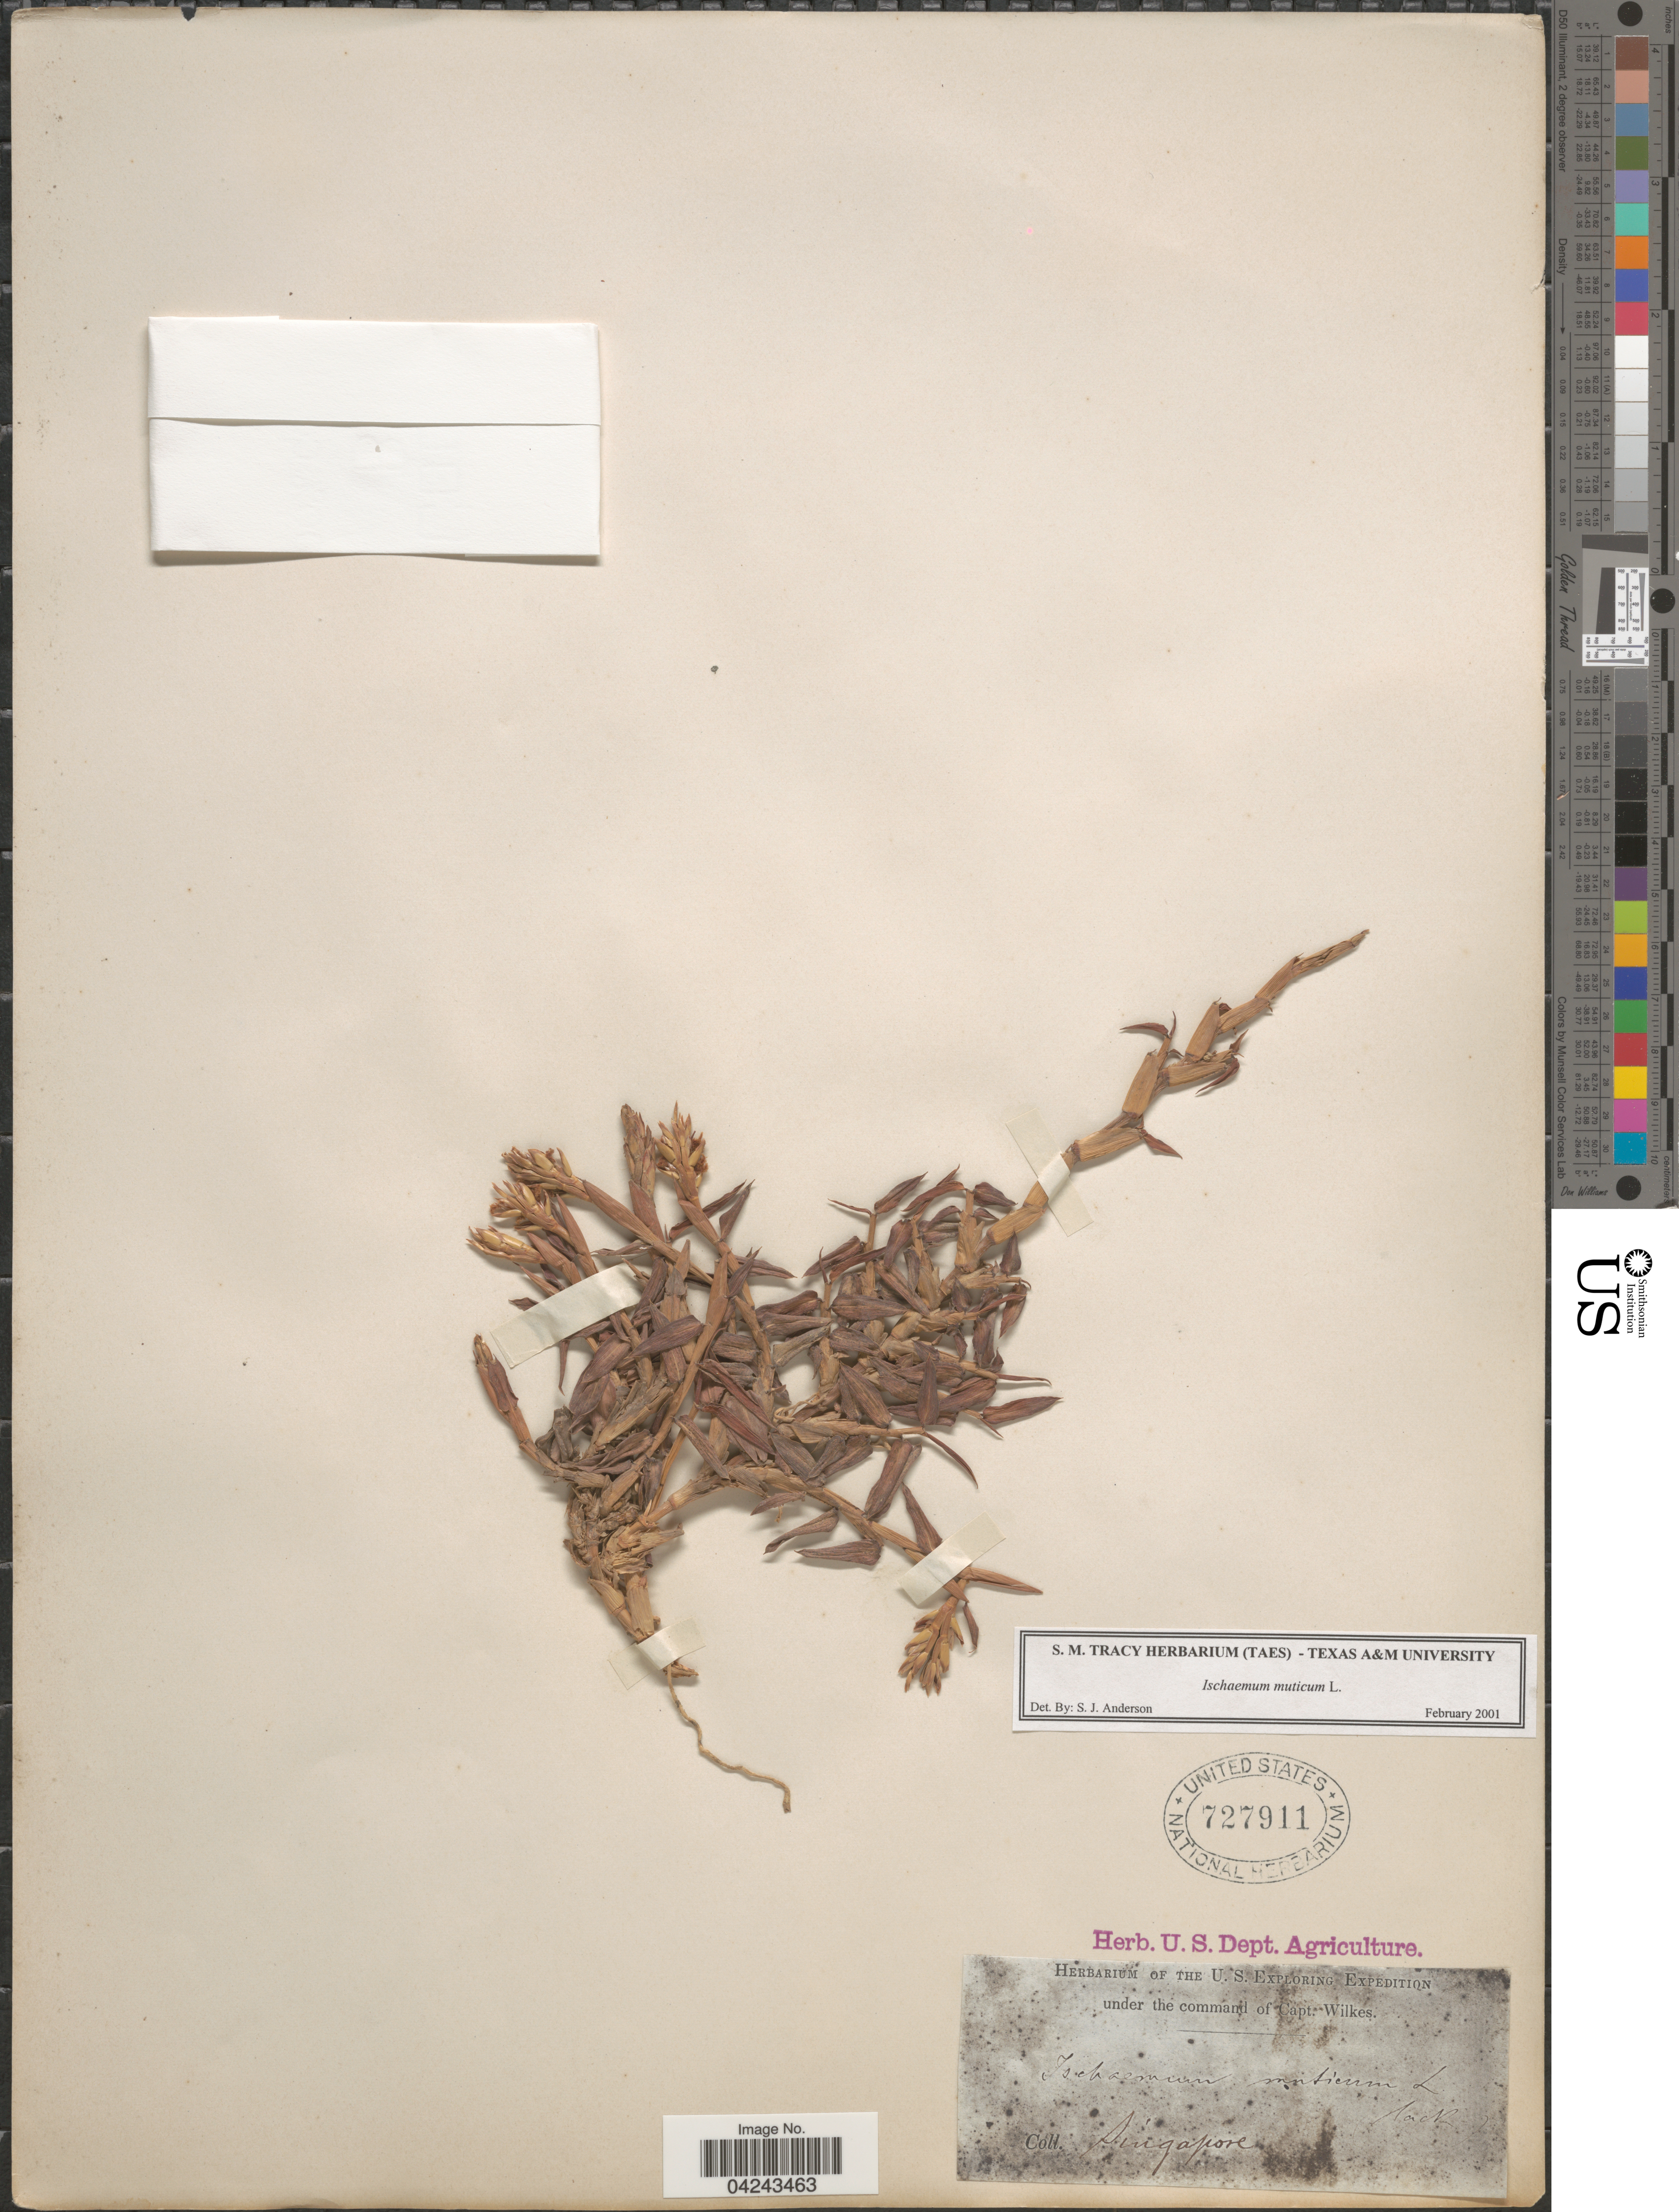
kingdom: Plantae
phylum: Tracheophyta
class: Liliopsida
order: Poales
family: Poaceae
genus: Ischaemum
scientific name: Ischaemum muticum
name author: L.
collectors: Wilkes Explor. Exped.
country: Singapore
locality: U. S. Exploring Expedition.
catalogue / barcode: US 727911